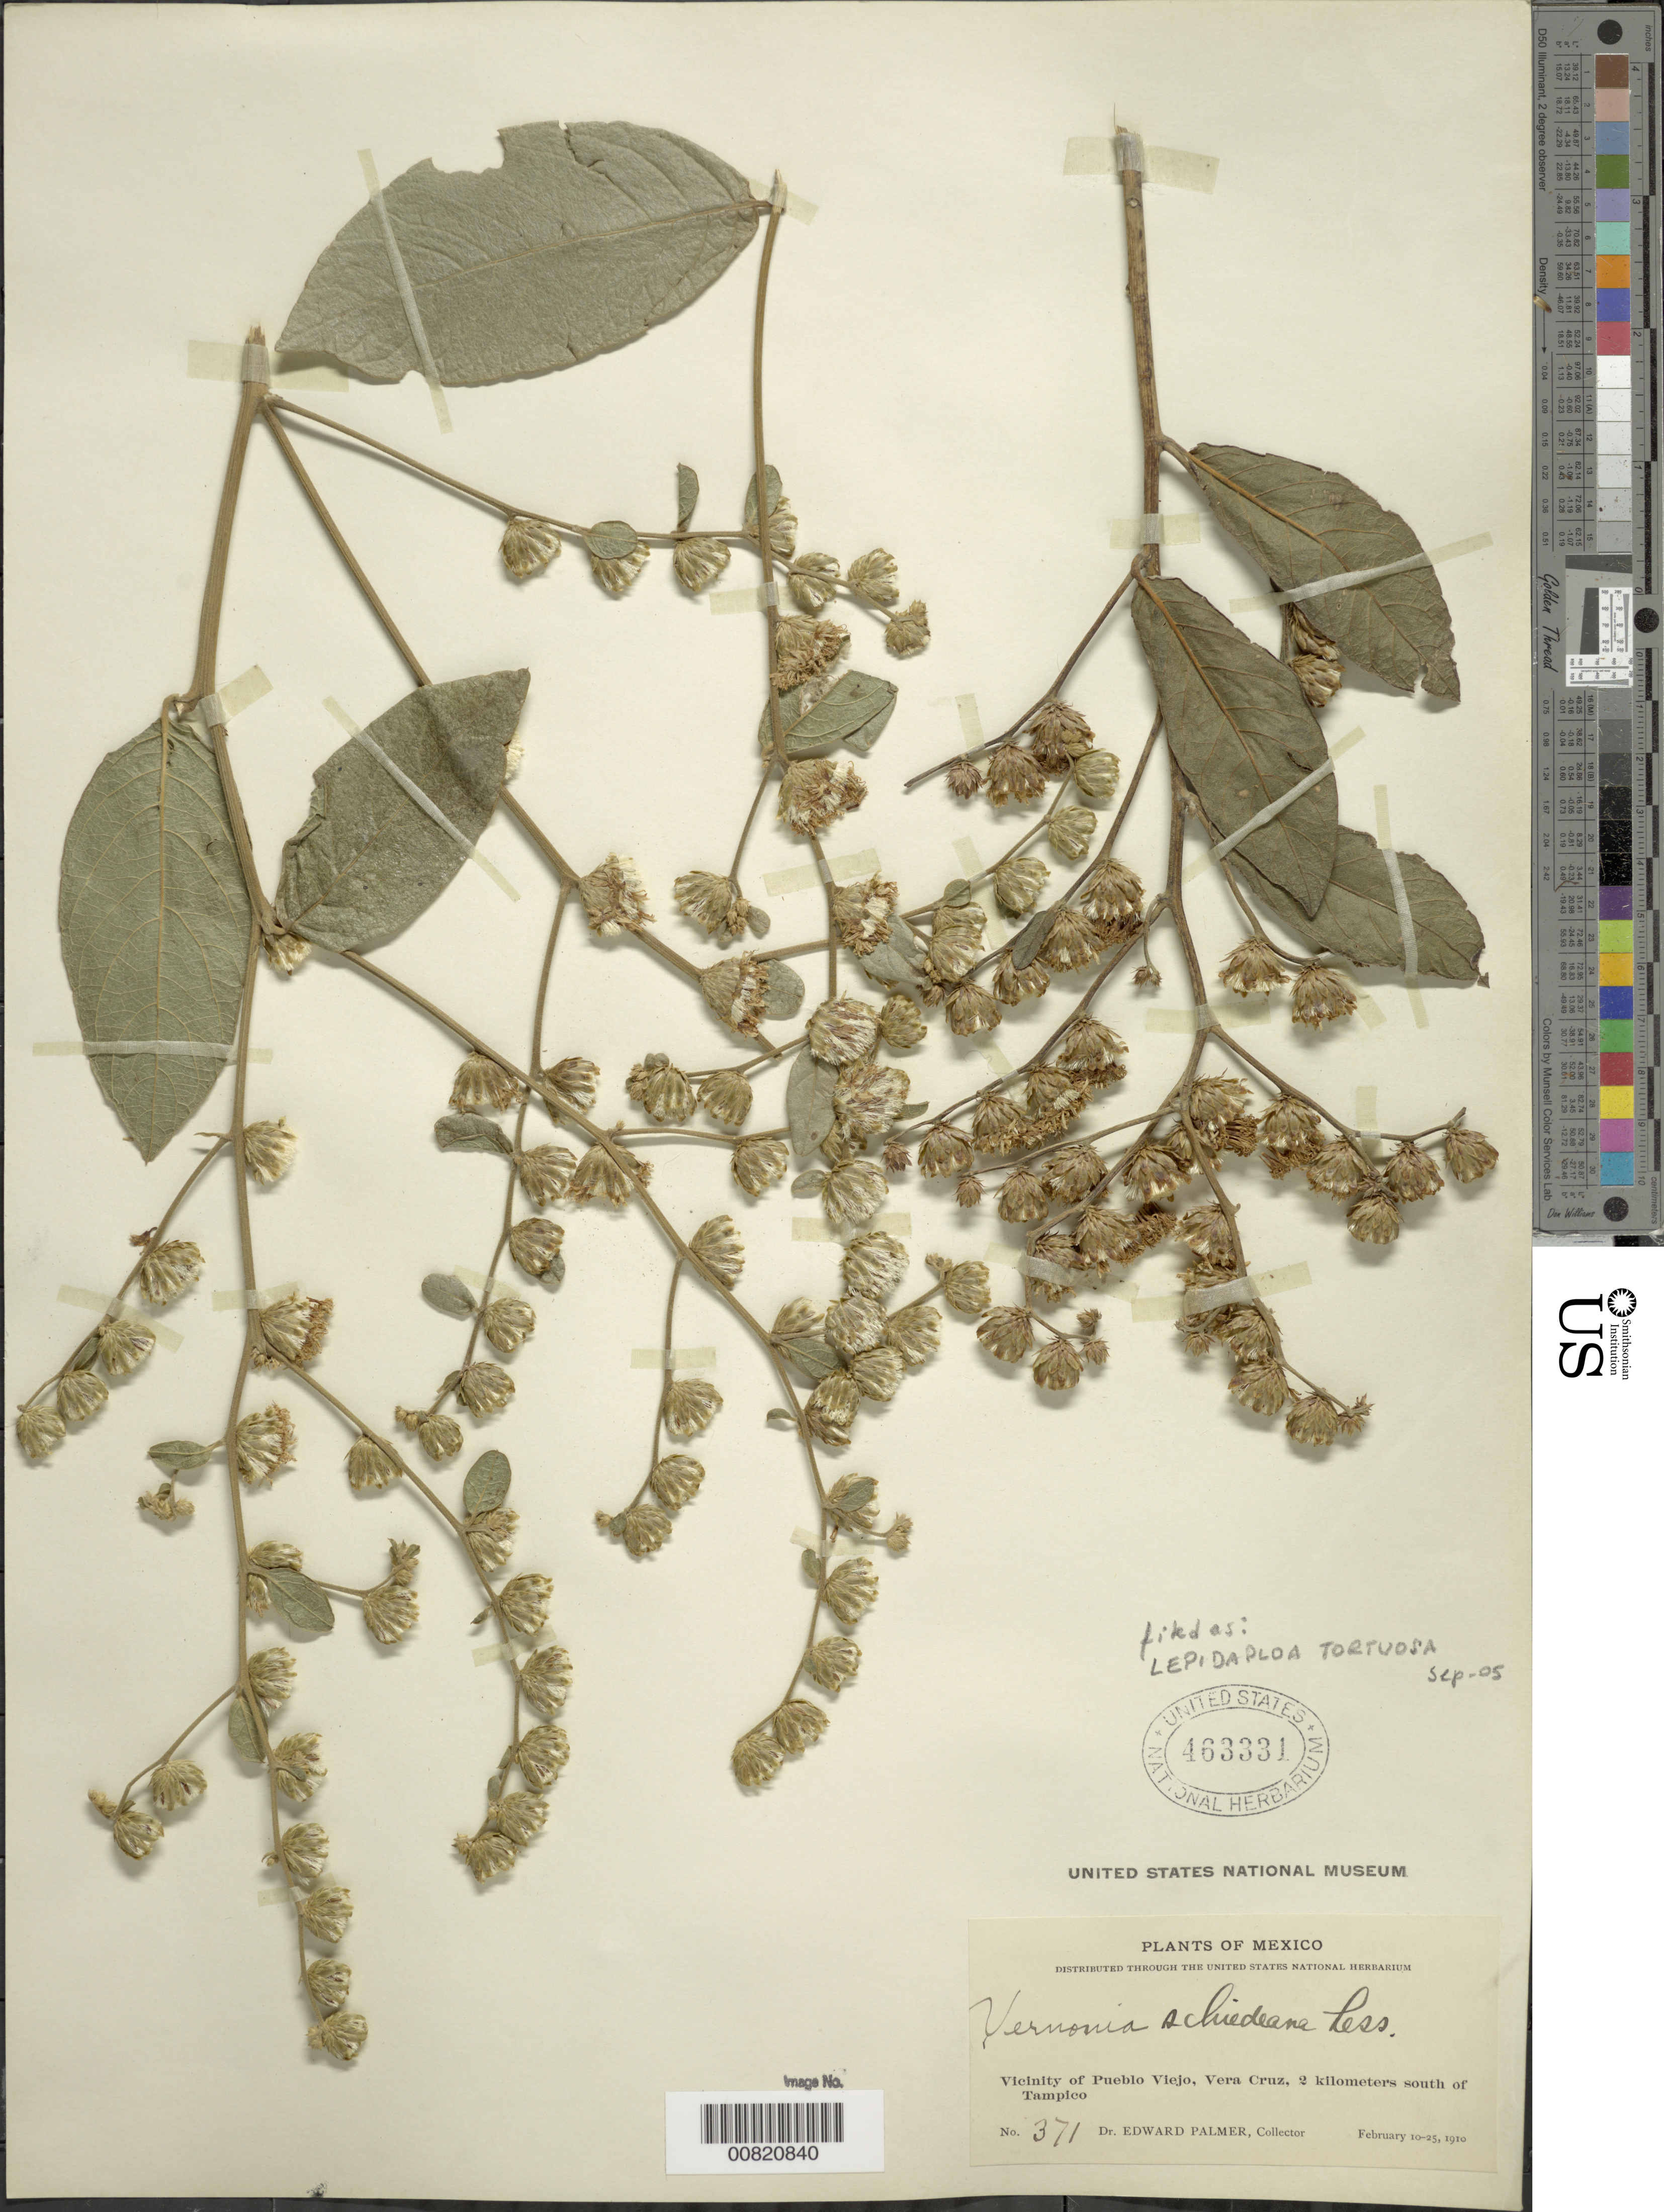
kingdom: Plantae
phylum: Tracheophyta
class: Magnoliopsida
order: Asterales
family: Asteraceae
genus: Lepidaploa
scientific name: Lepidaploa tortuosa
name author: (L.) H. Rob.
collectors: E. Palmer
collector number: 371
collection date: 1910-02-10/1910-02-25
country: Mexico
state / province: Veracruz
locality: Vicinity of Pueblo Viejo, Vera Cruz, 2 kilometers south of Tampico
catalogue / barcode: US 463331